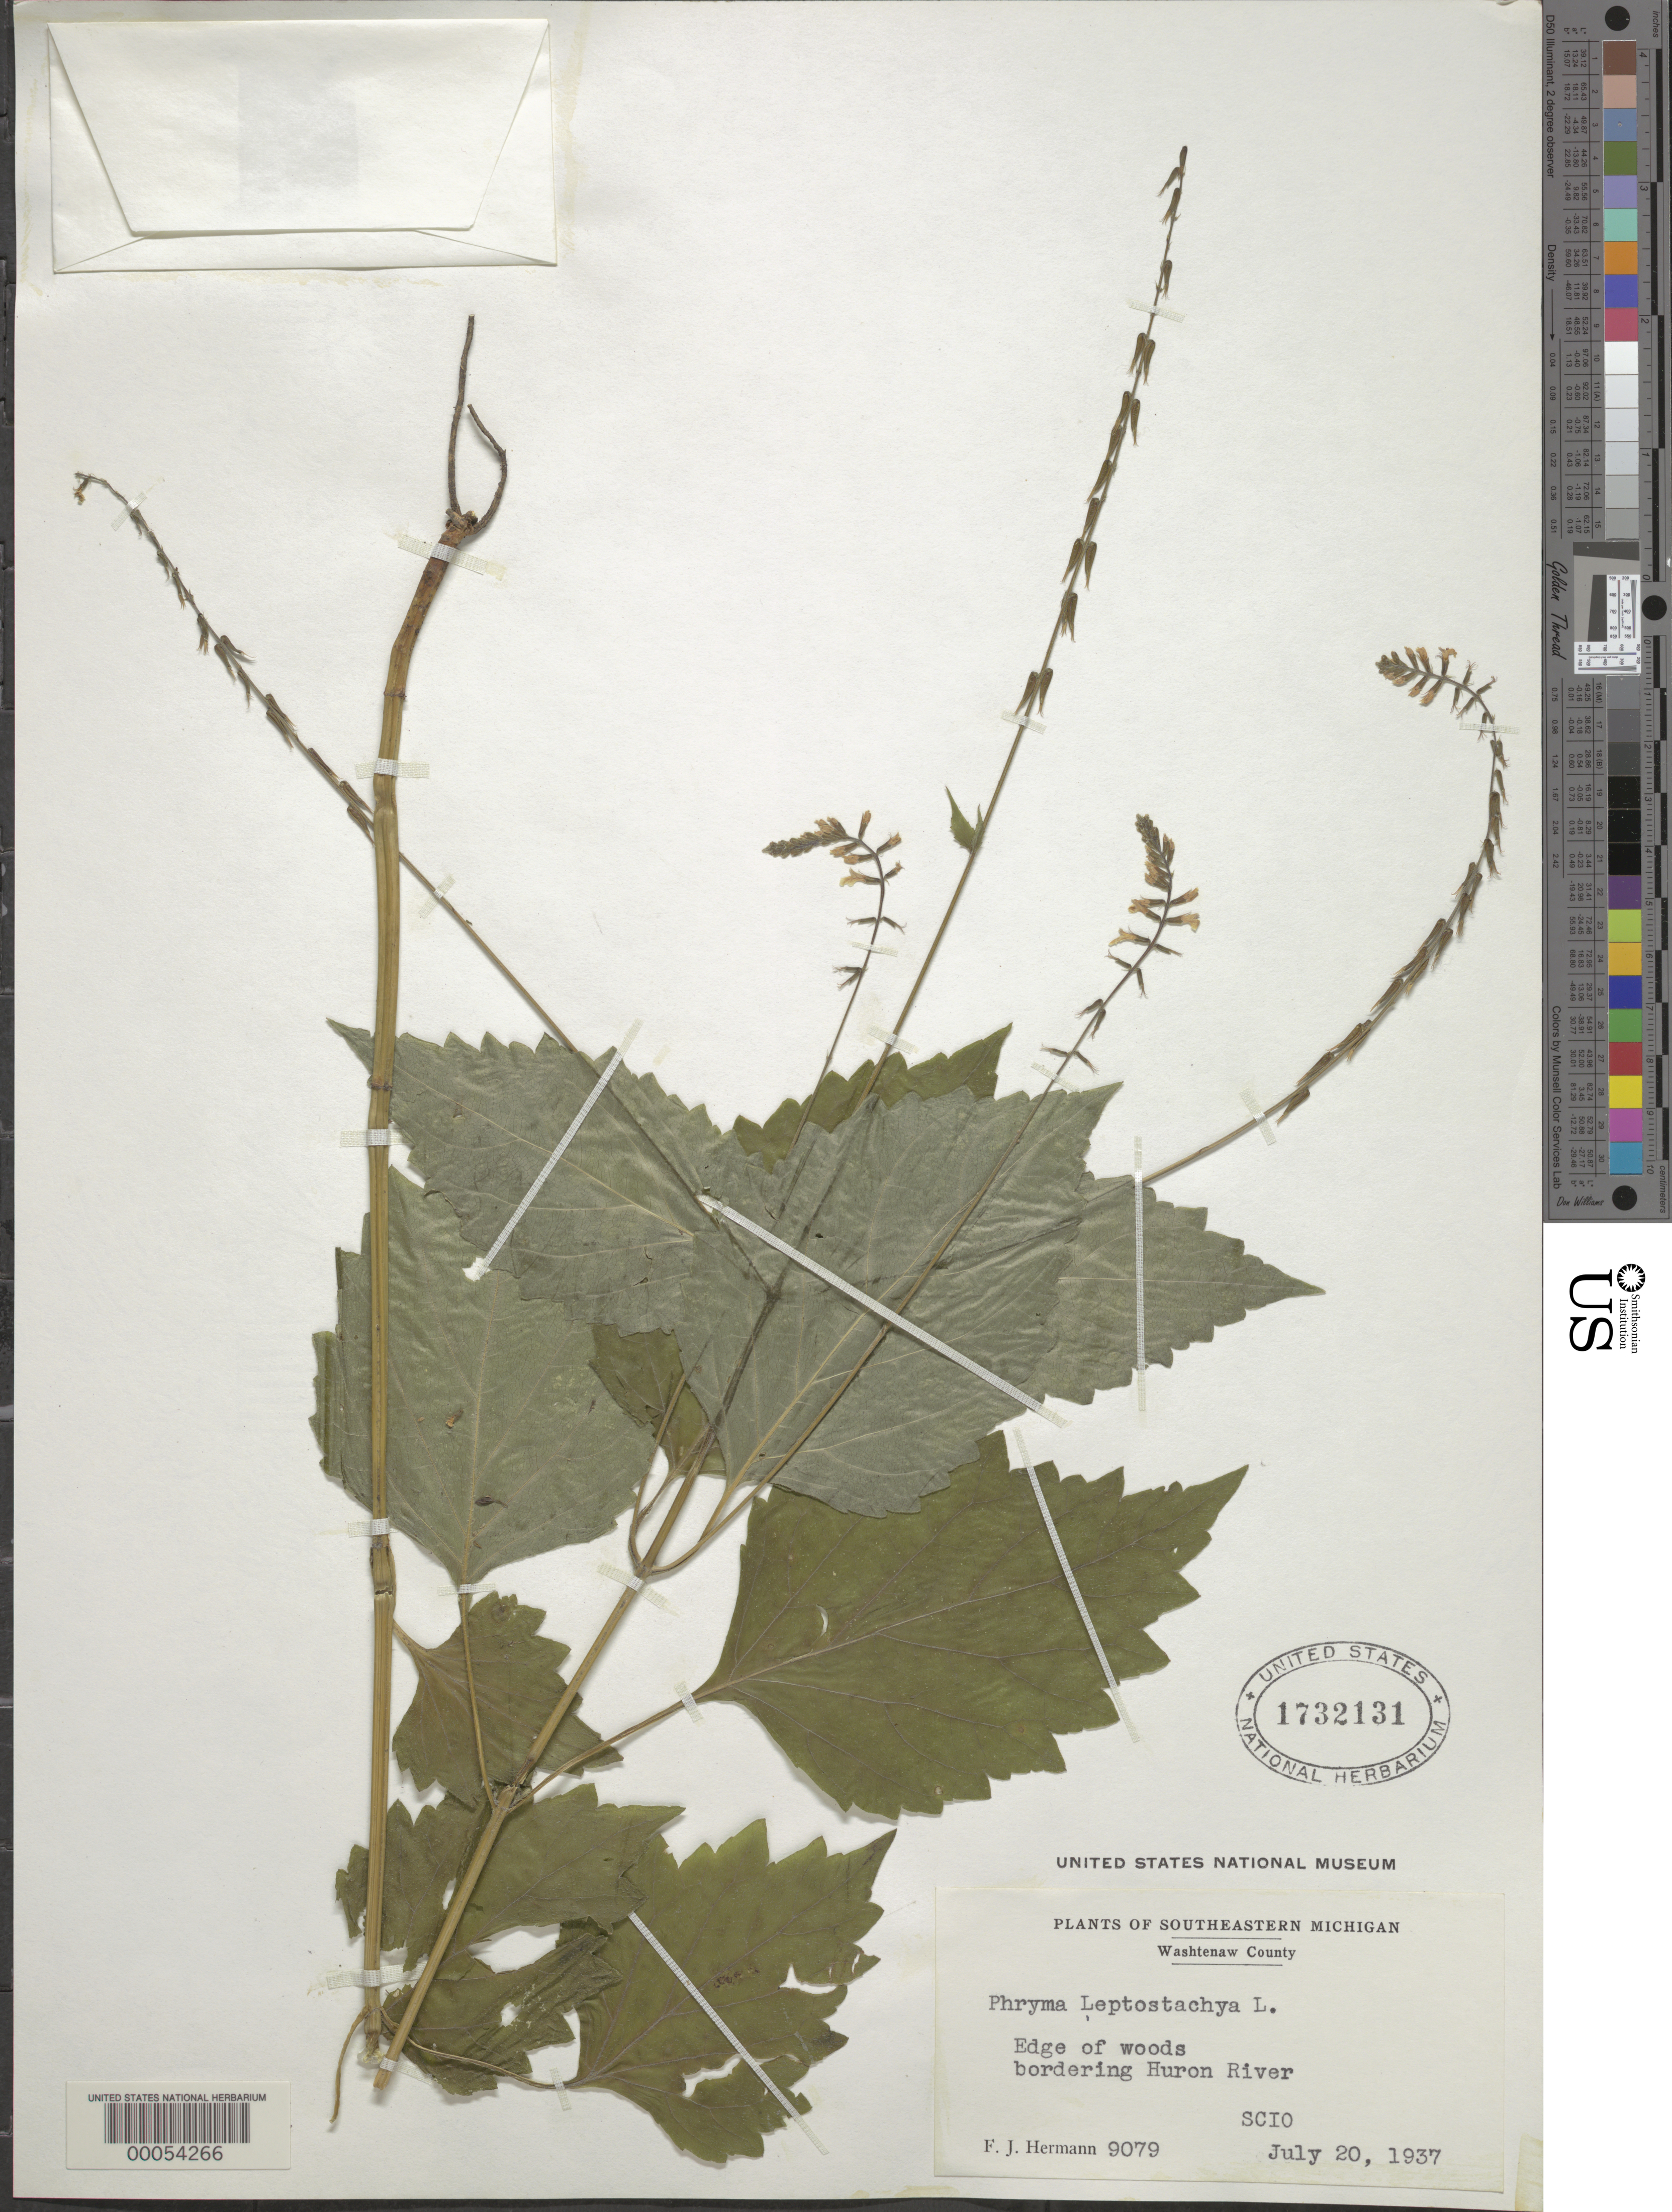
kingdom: Plantae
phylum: Tracheophyta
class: Magnoliopsida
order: Lamiales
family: Phrymaceae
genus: Phryma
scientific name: Phryma leptostachya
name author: L.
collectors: F. J. Hermann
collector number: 9079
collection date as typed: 20 Jul 1937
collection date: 1937-07-20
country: United States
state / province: Michigan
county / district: Washtenaw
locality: Edge of woods bordering huron river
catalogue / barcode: US 1732131